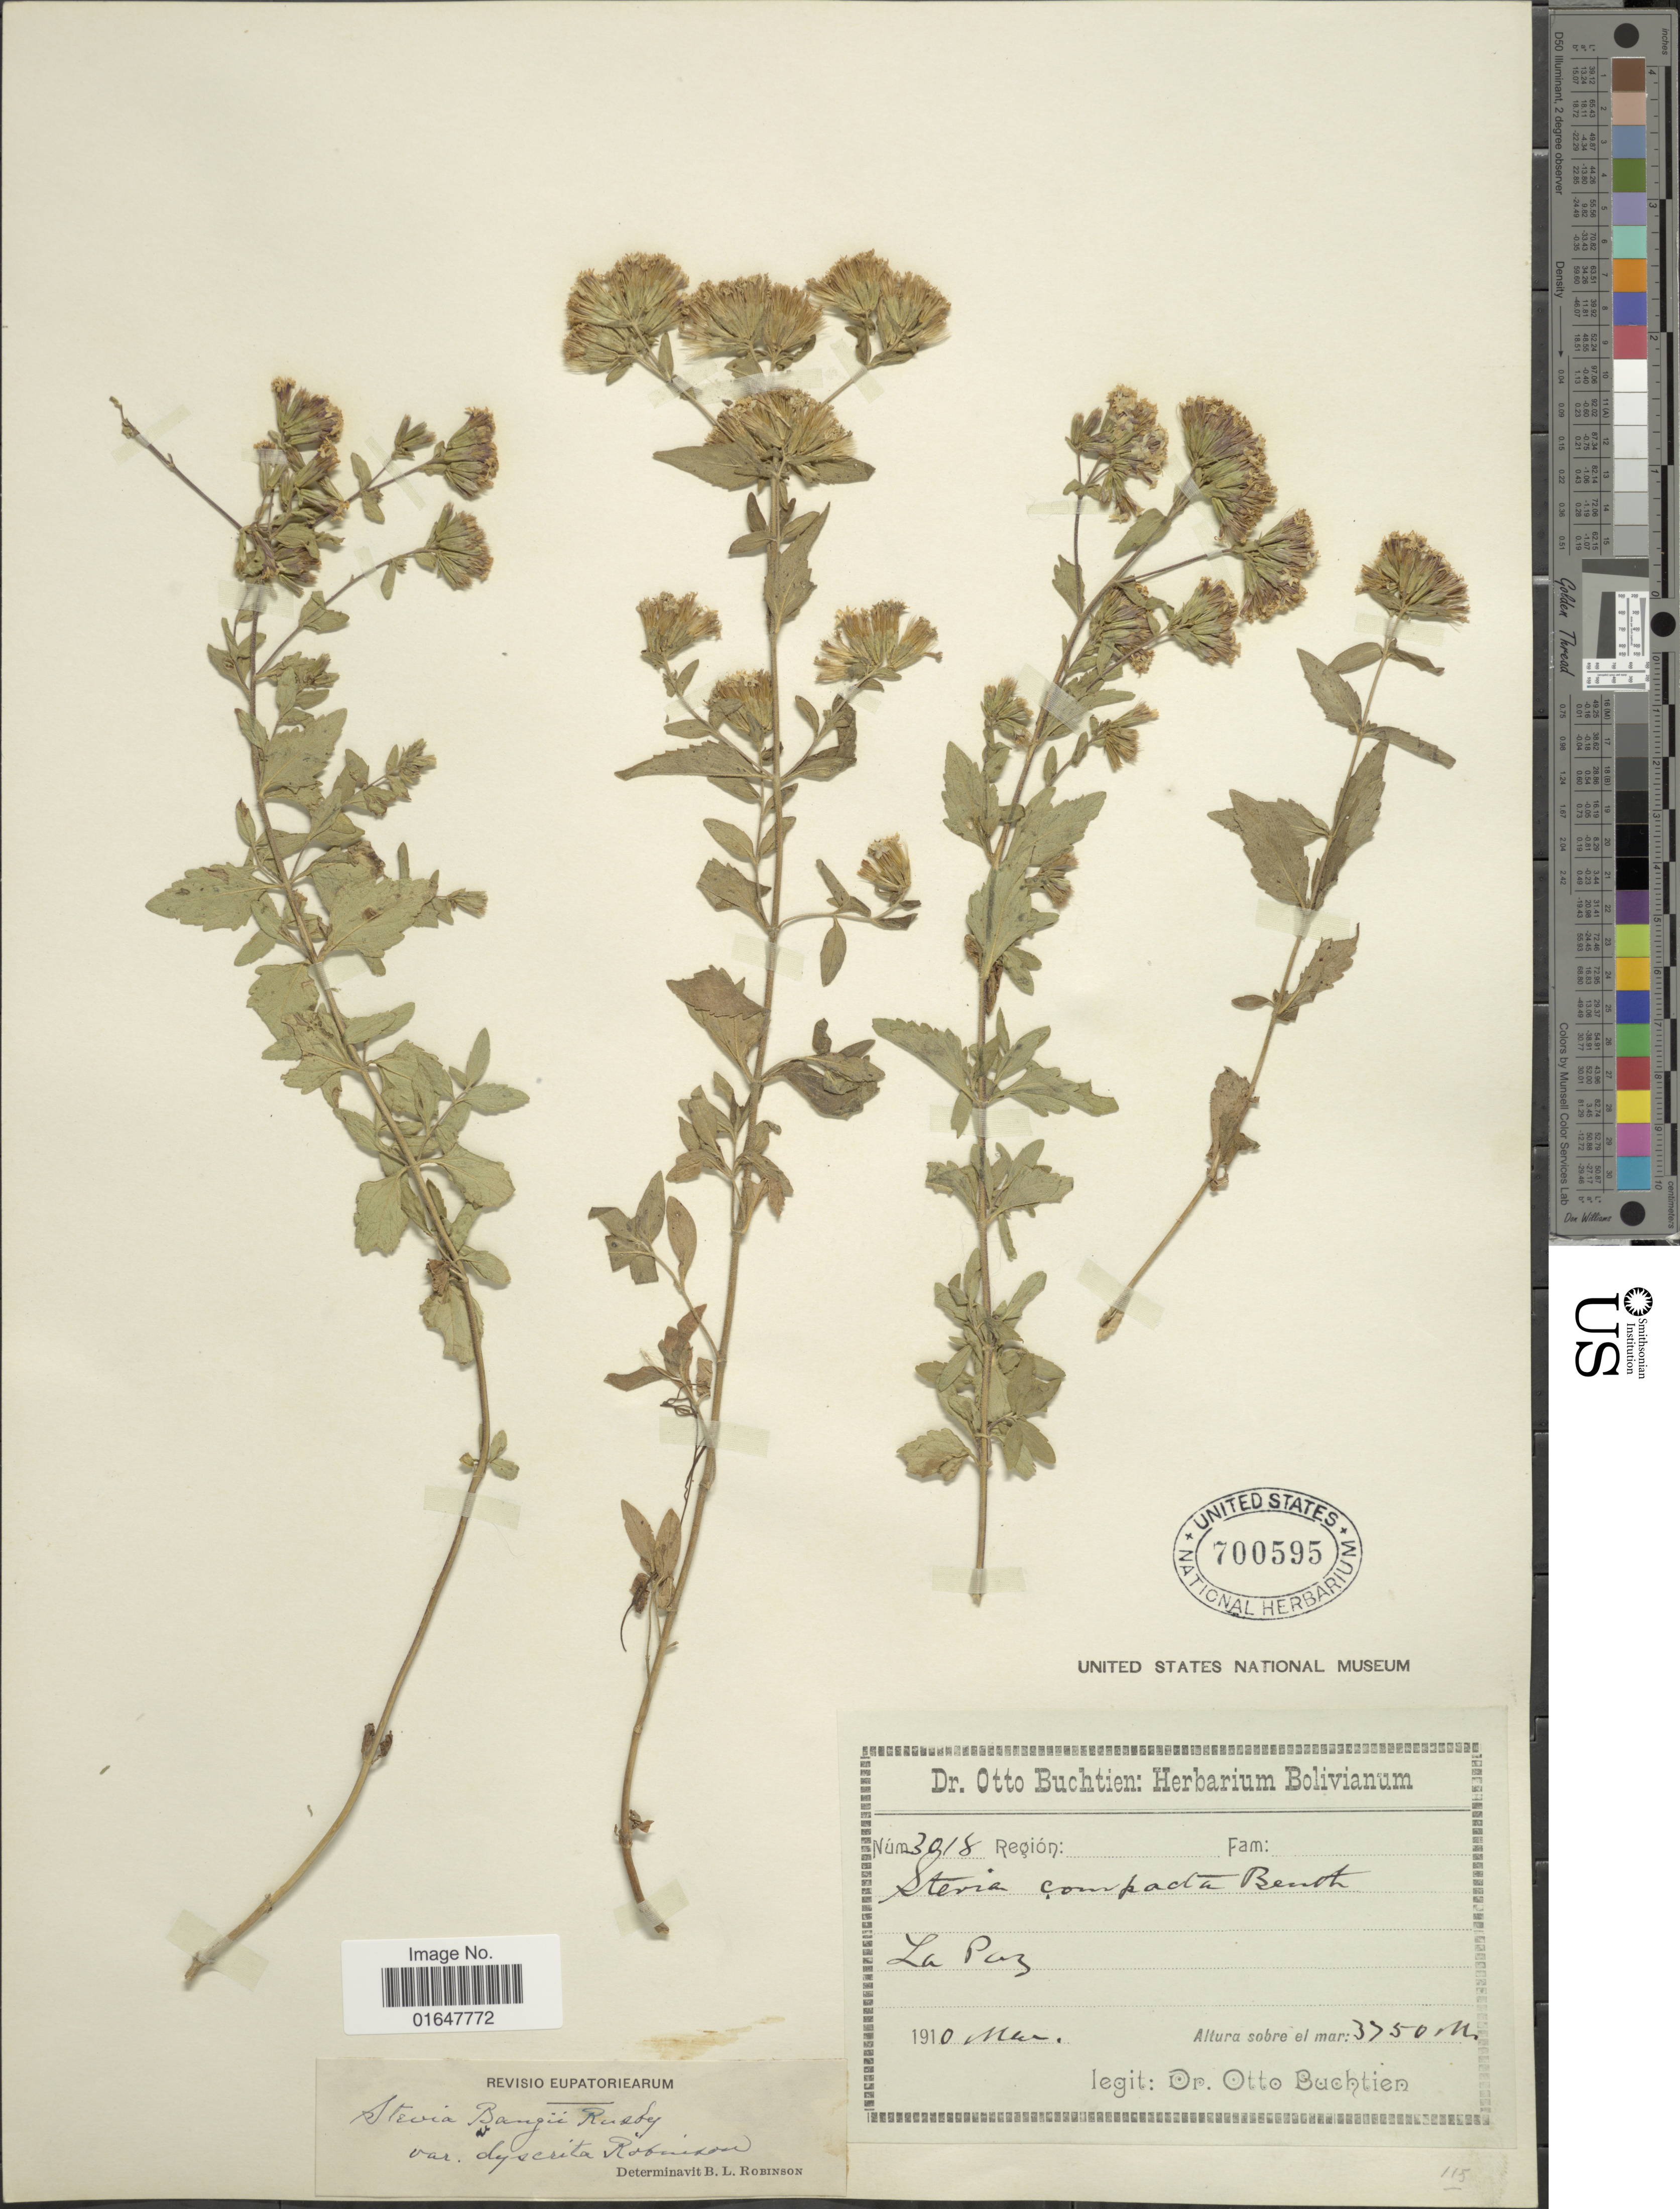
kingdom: Plantae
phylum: Tracheophyta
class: Magnoliopsida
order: Asterales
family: Asteraceae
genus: Stevia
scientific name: Stevia bangii var. dyscrita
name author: B.L. Rob.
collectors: O. Buchtien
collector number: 3018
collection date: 1910-03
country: Bolivia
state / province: La Paz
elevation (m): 3750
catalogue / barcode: US 700595